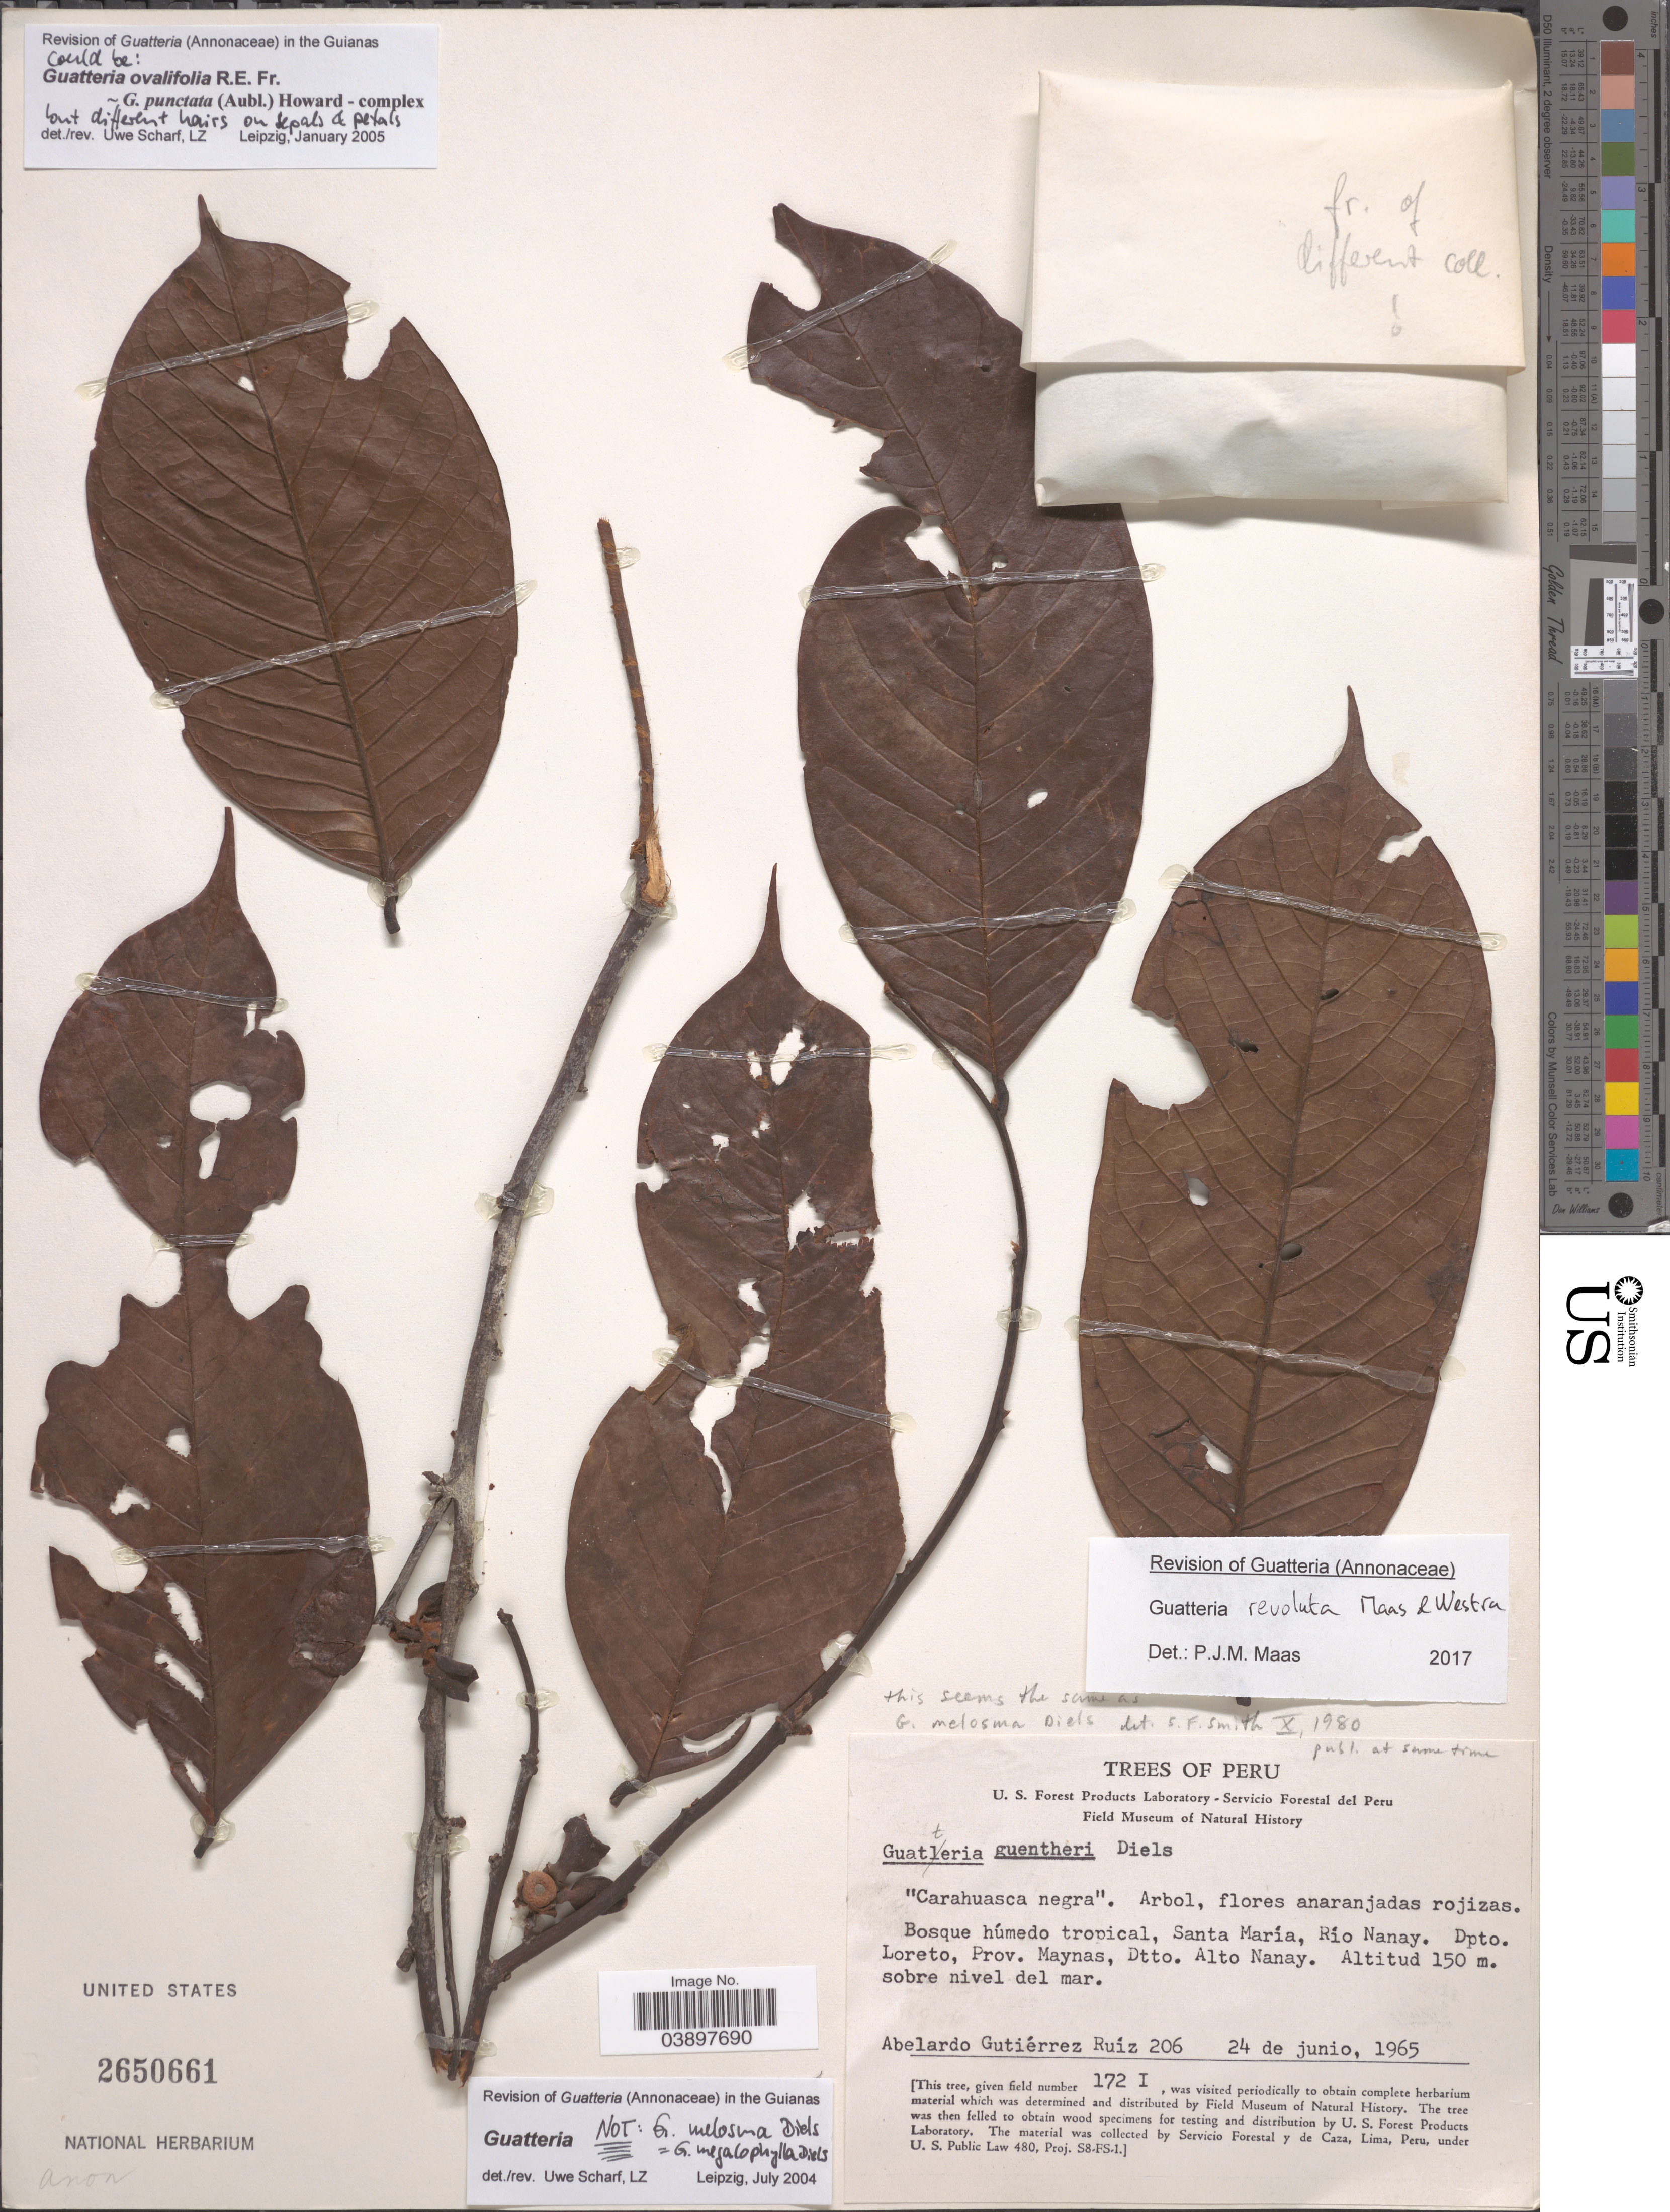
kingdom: Plantae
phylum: Tracheophyta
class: Magnoliopsida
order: Magnoliales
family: Annonaceae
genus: Guatteria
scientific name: Guatteria revoluta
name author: Maas & Westra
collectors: A. Gutiérrez Ruíz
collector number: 206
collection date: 1965-06-24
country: Peru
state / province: Loreto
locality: Bosque húmedo tropical, Santa María, Río Nanay, Dpto Loreto, Prov. Maynas, Dtto. Alto Nanay.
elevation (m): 150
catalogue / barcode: US 2650661